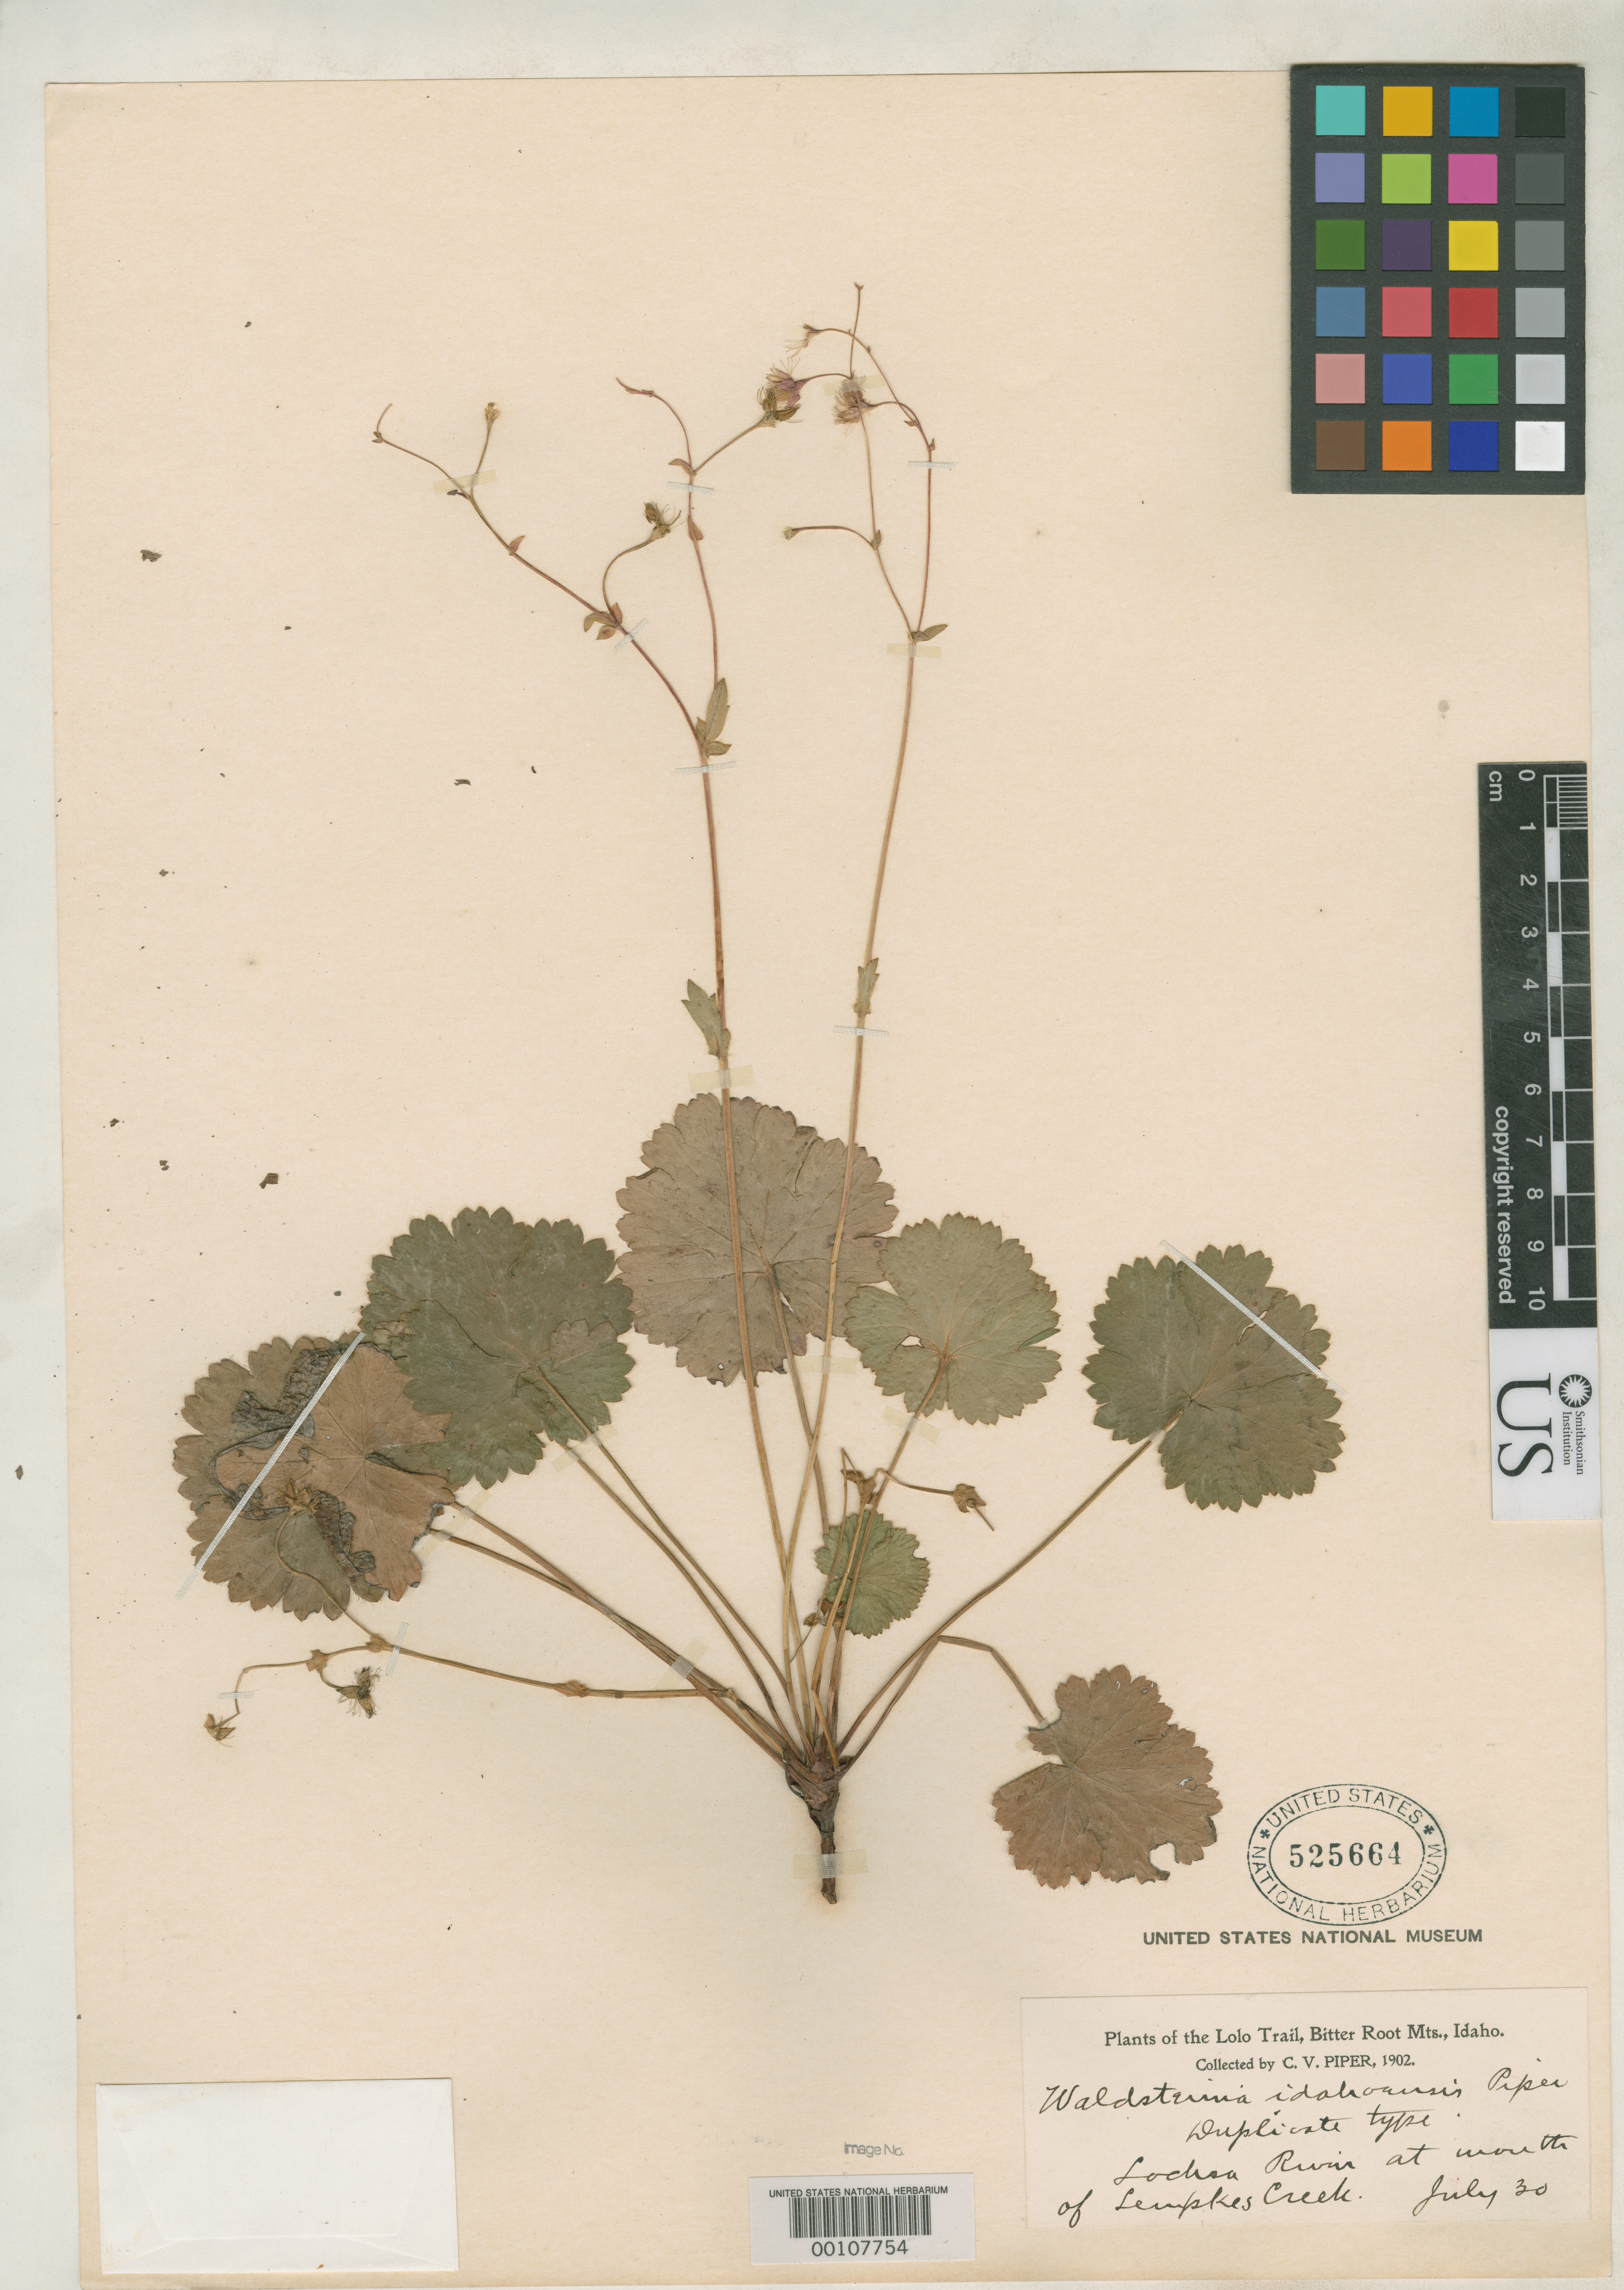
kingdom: Plantae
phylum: Tracheophyta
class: Magnoliopsida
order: Rosales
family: Rosaceae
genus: Waldsteinia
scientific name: Waldsteinia idahoensis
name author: Piper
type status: Isotype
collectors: C. V. Piper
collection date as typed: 31 Jul 1902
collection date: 1902-07-31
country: United States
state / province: Idaho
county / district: Idaho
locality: Lochsa River and Lempke's Creek, Bitterroot Forest Reserve.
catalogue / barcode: US 525664